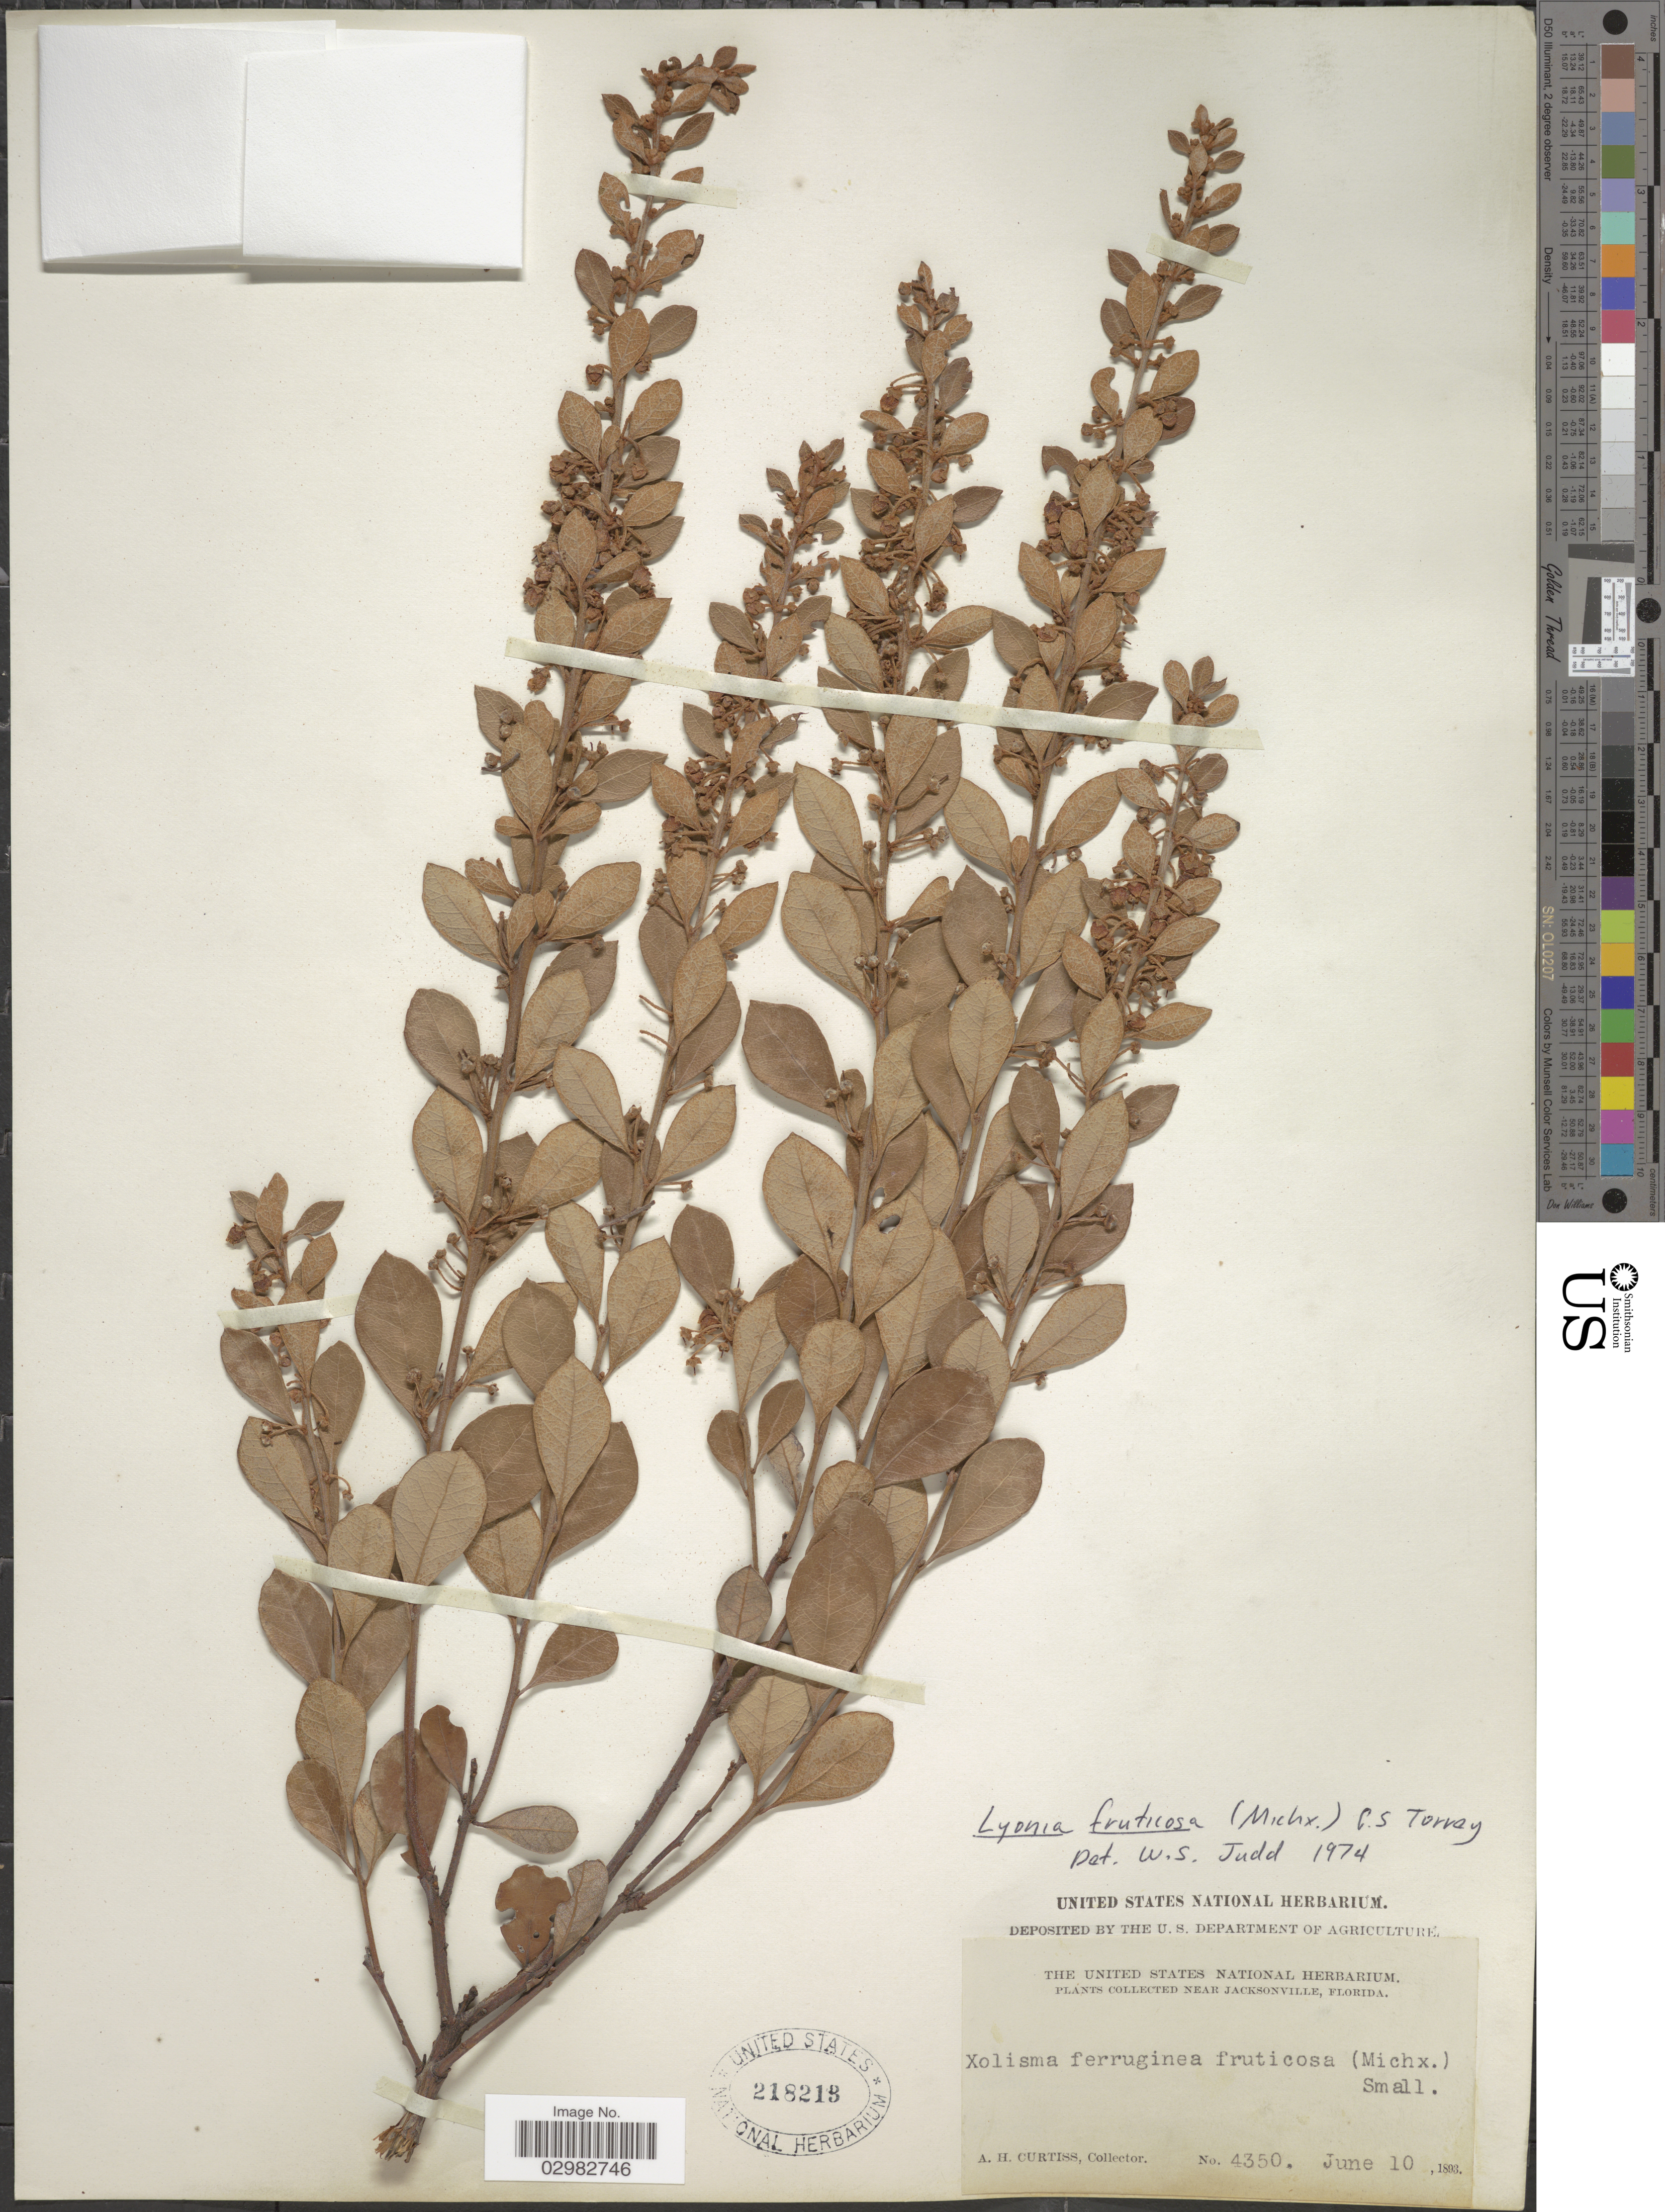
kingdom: Plantae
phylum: Tracheophyta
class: Magnoliopsida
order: Ericales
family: Ericaceae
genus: Lyonia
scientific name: Lyonia fruticosa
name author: (Michx.) G.S. Torr.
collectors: A. H. Curtiss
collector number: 4350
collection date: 1893-06-10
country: United States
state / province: Florida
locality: Near Jacksonville.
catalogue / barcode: US 218213